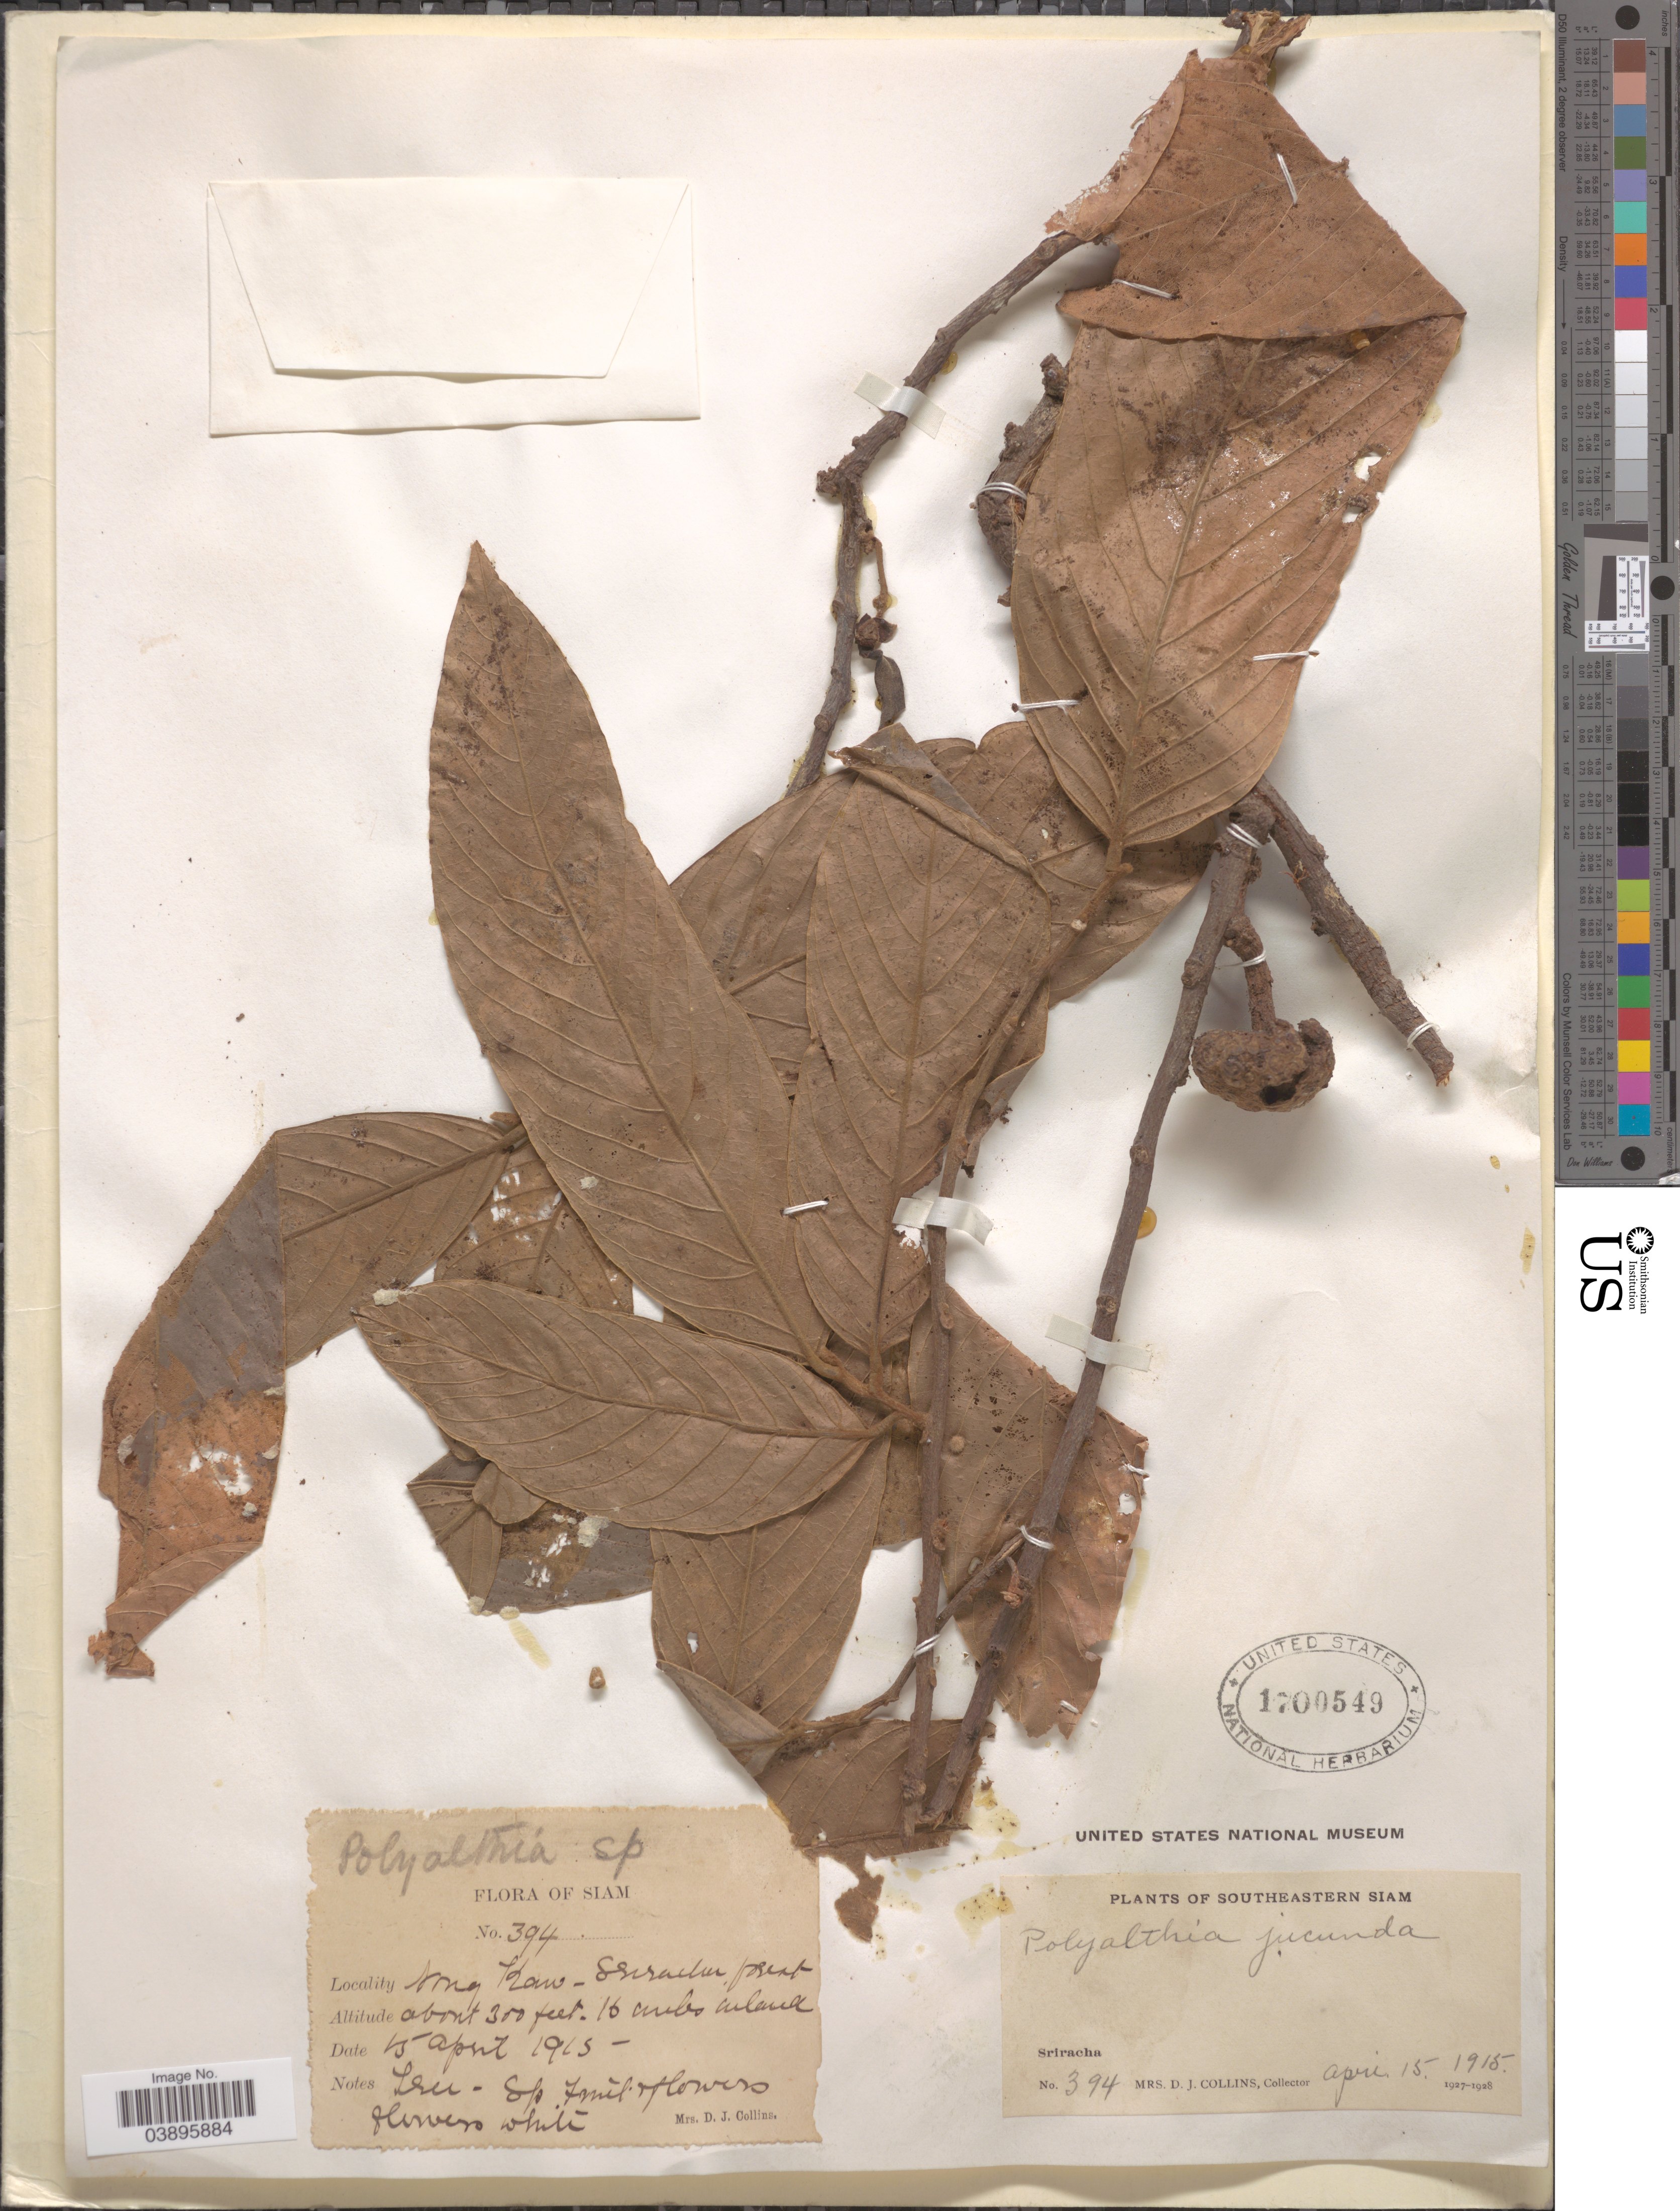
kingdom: Plantae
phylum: Tracheophyta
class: Magnoliopsida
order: Magnoliales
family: Annonaceae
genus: Polyalthia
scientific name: Polyalthia jucunda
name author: (Pierre) Finet & Gagnep.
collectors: Mrs. D. J. Collins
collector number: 394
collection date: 1915-04-15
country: Thailand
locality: Southeastern Siam. Nong Kan - Sriracha post. [interpreted]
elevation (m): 91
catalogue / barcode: US 1700549